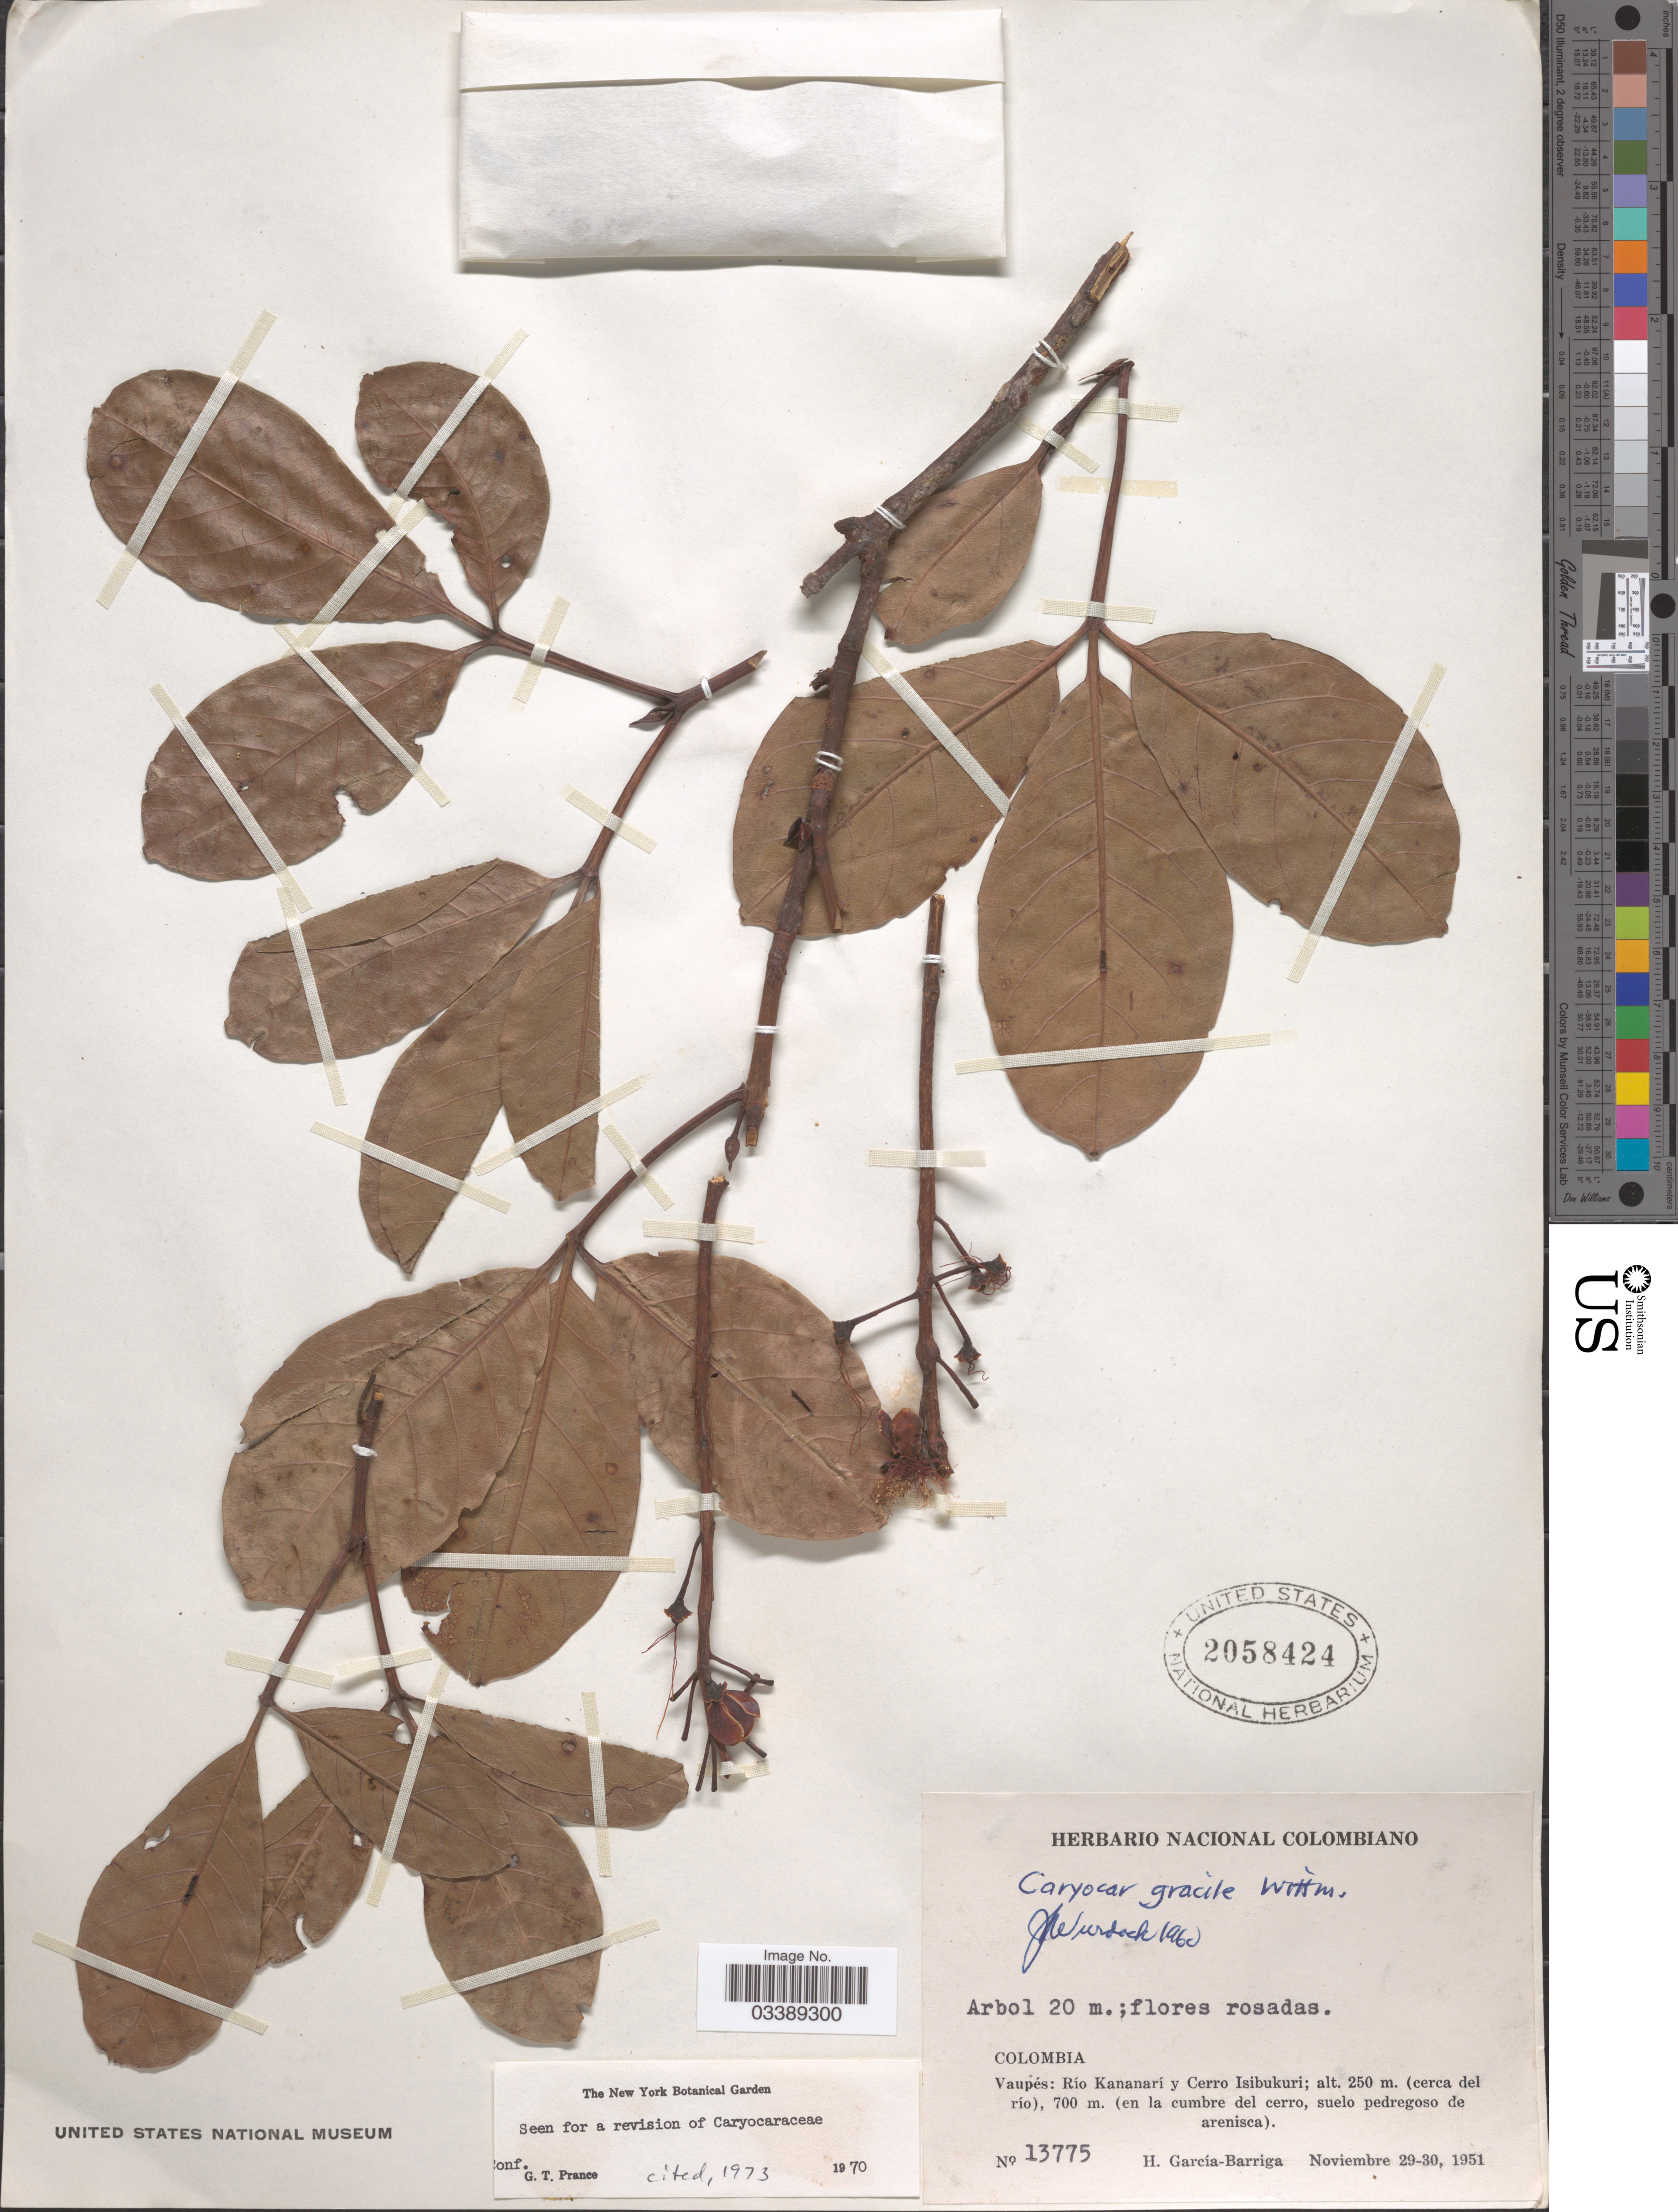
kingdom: Plantae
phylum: Tracheophyta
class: Magnoliopsida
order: Malpighiales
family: Caryocaraceae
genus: Caryocar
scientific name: Caryocar gracile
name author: Wittm.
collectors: H. García Barriga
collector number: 13775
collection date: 1951-11-29/1951-11-30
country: Colombia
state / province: Vaupés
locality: Río Kananarí y Cerro Isibukuri (cerca del río).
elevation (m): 250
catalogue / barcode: US 2058424